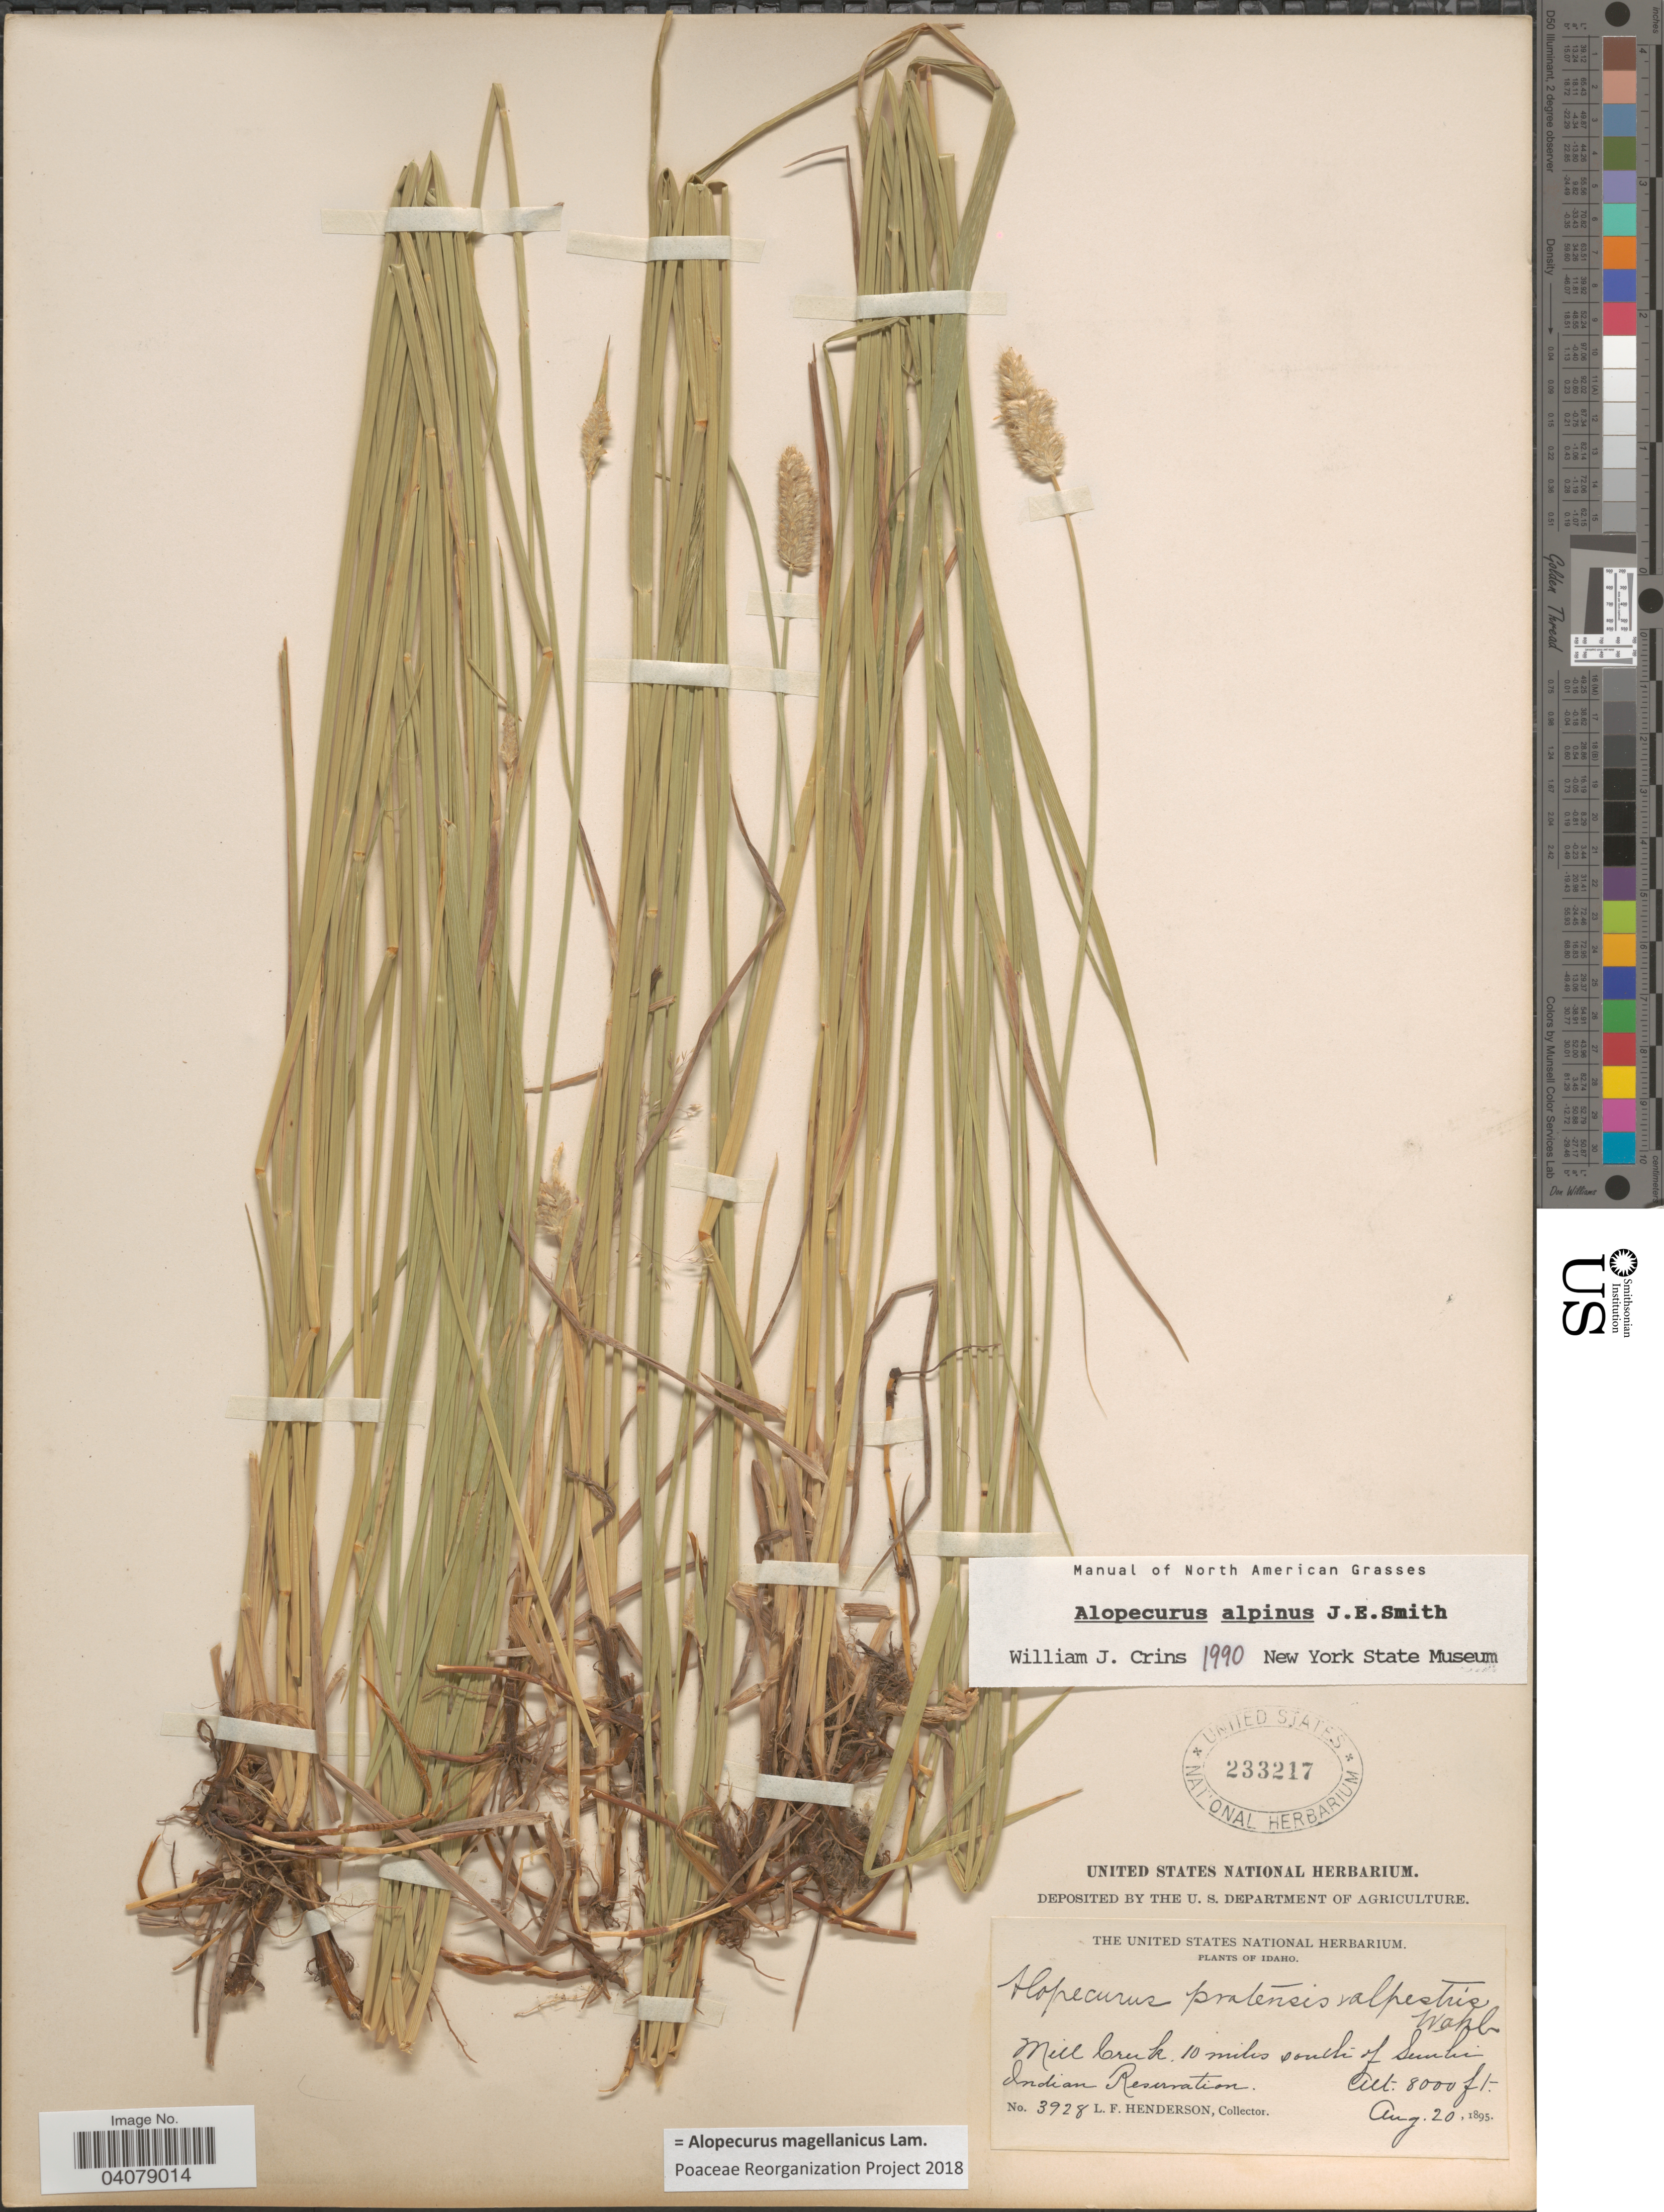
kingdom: Plantae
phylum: Tracheophyta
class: Liliopsida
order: Poales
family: Poaceae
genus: Alopecurus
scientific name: Alopecurus magellanicus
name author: Lam.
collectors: L. Henderson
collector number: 3928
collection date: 1895-08-20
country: United States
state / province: Idaho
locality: Mill Creek, 10 miles south of Sunhi Indian Reservation.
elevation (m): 2438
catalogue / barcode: US 233217